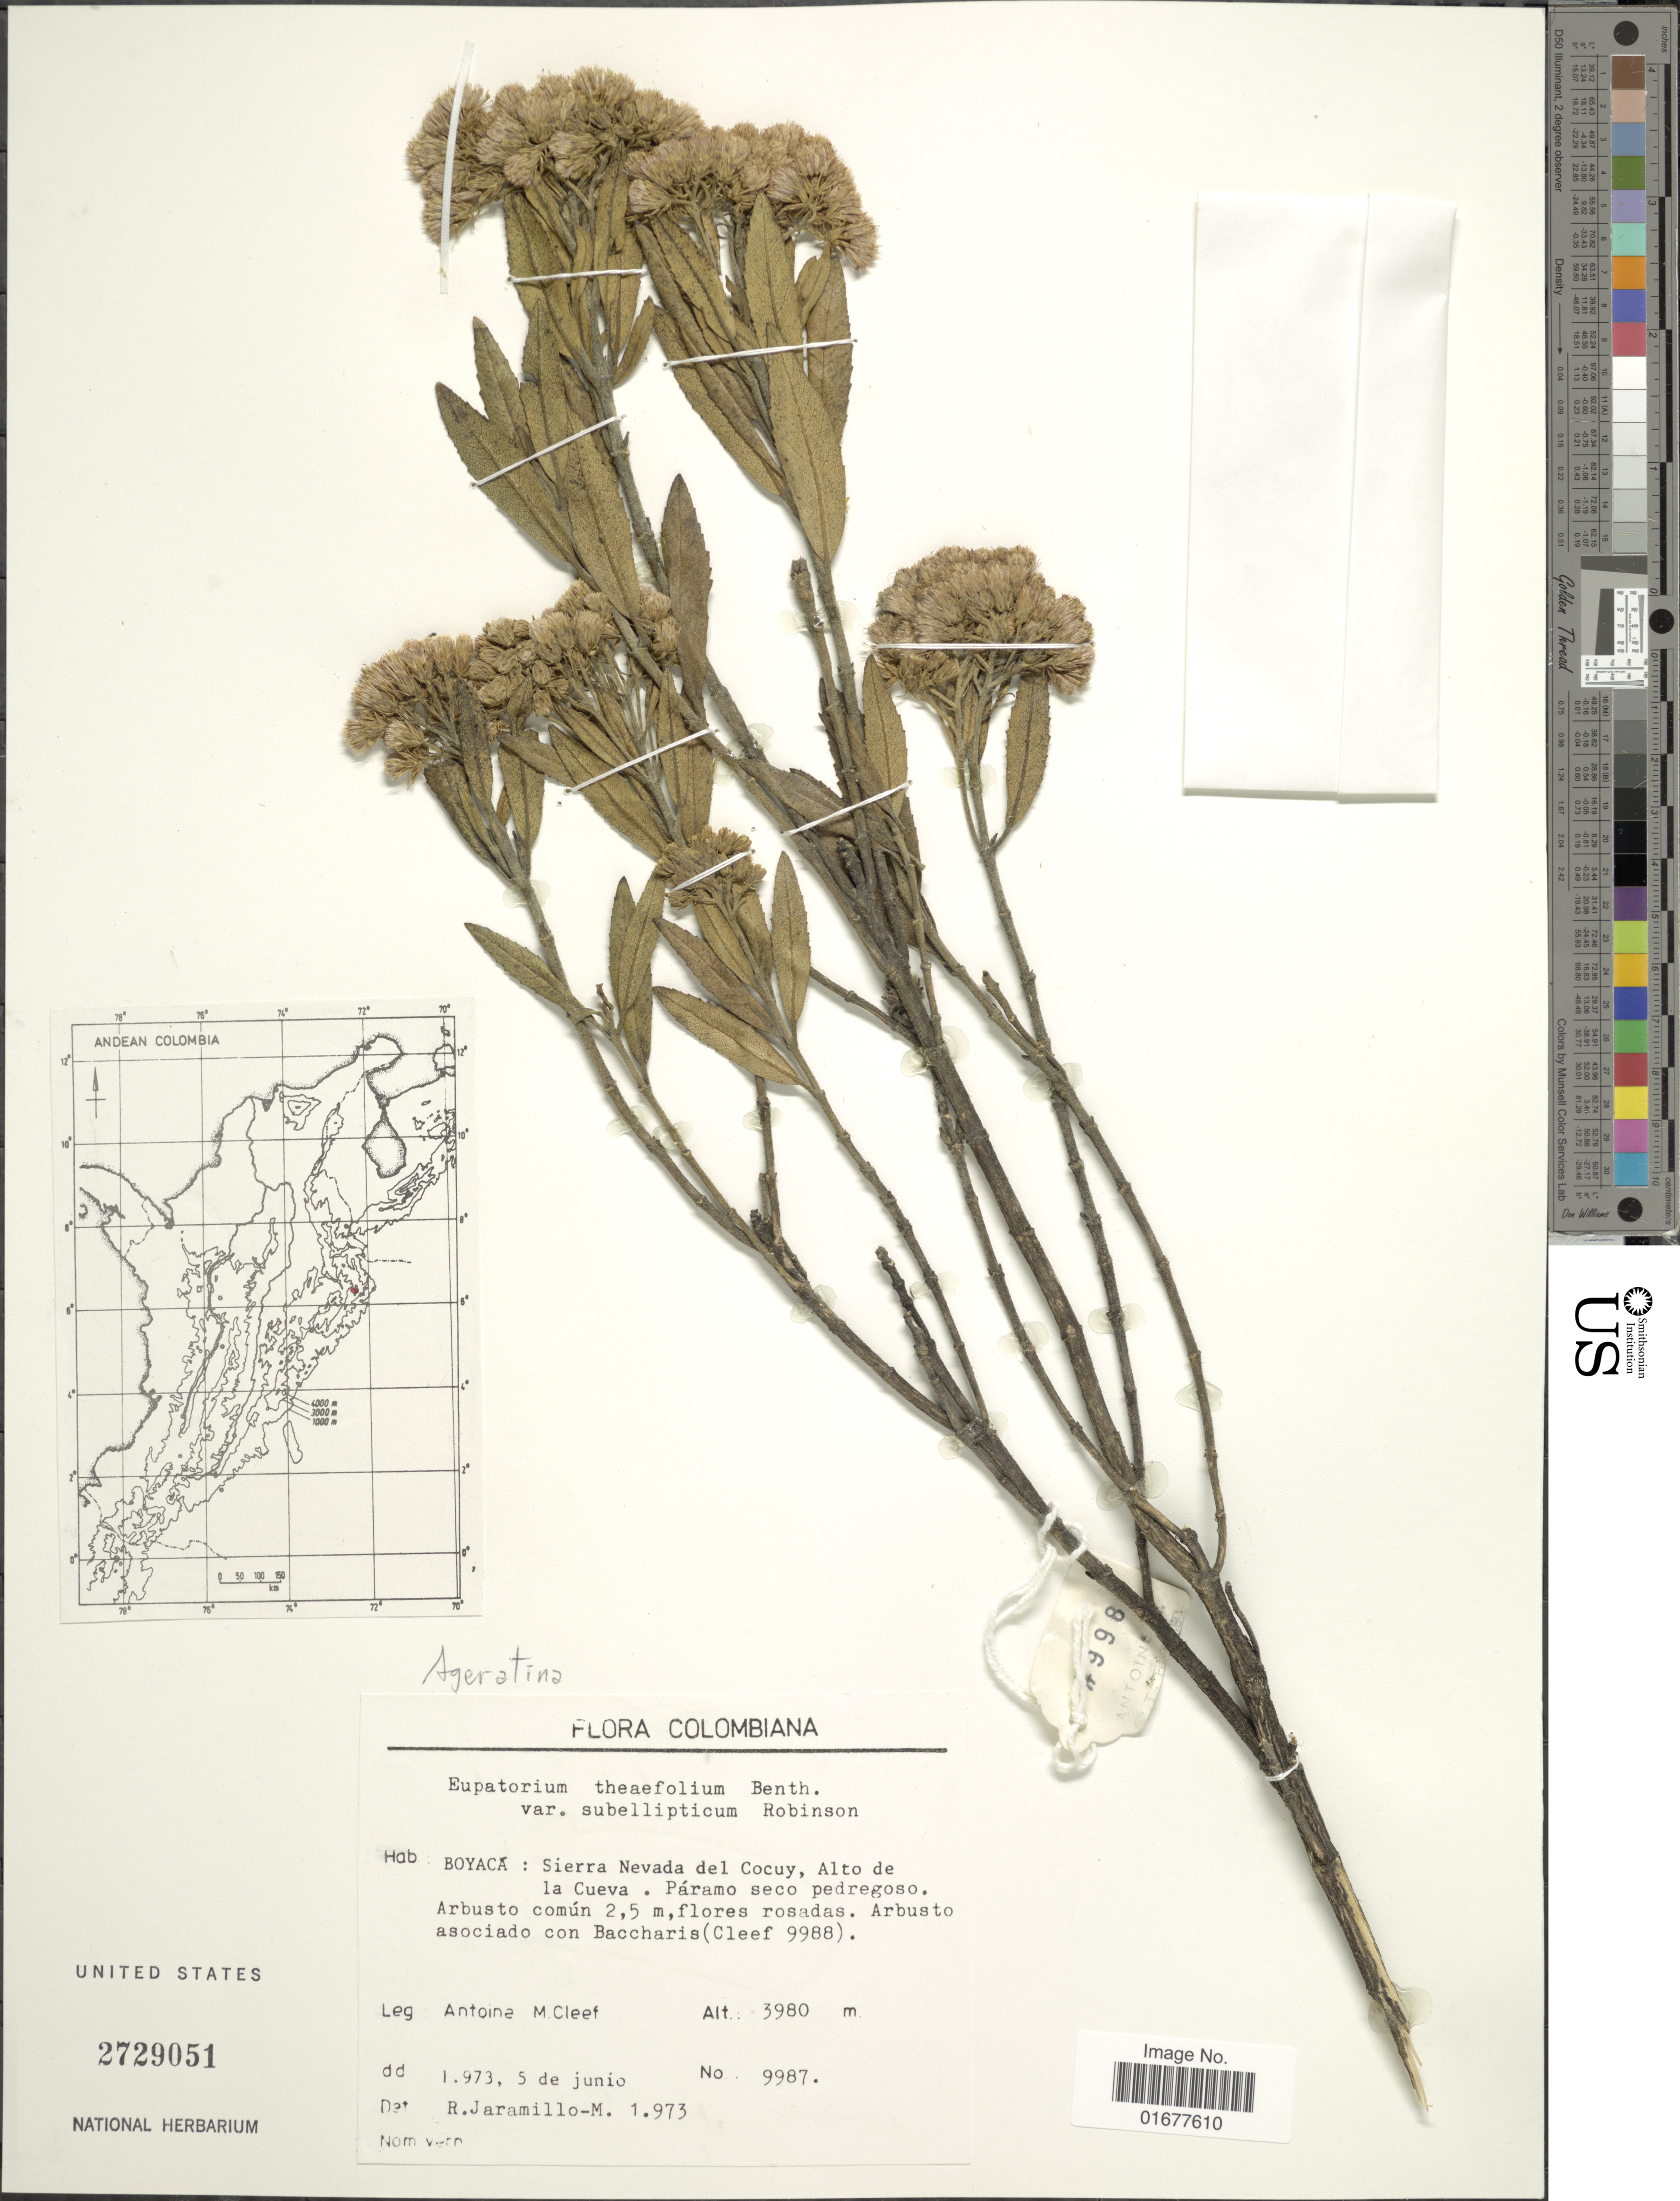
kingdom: Plantae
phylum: Tracheophyta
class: Magnoliopsida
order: Asterales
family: Asteraceae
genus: Ageratina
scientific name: Ageratina theaefolia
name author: (Benth.) R.M. King & H. Rob.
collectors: A. M. Cleef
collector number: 9987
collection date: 1973-06-05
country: Colombia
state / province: Boyacá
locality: Sierra Nevada del Cocuy, Alto de la Cueva, Paramo seco pedregoso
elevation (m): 3980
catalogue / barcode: US 2729051